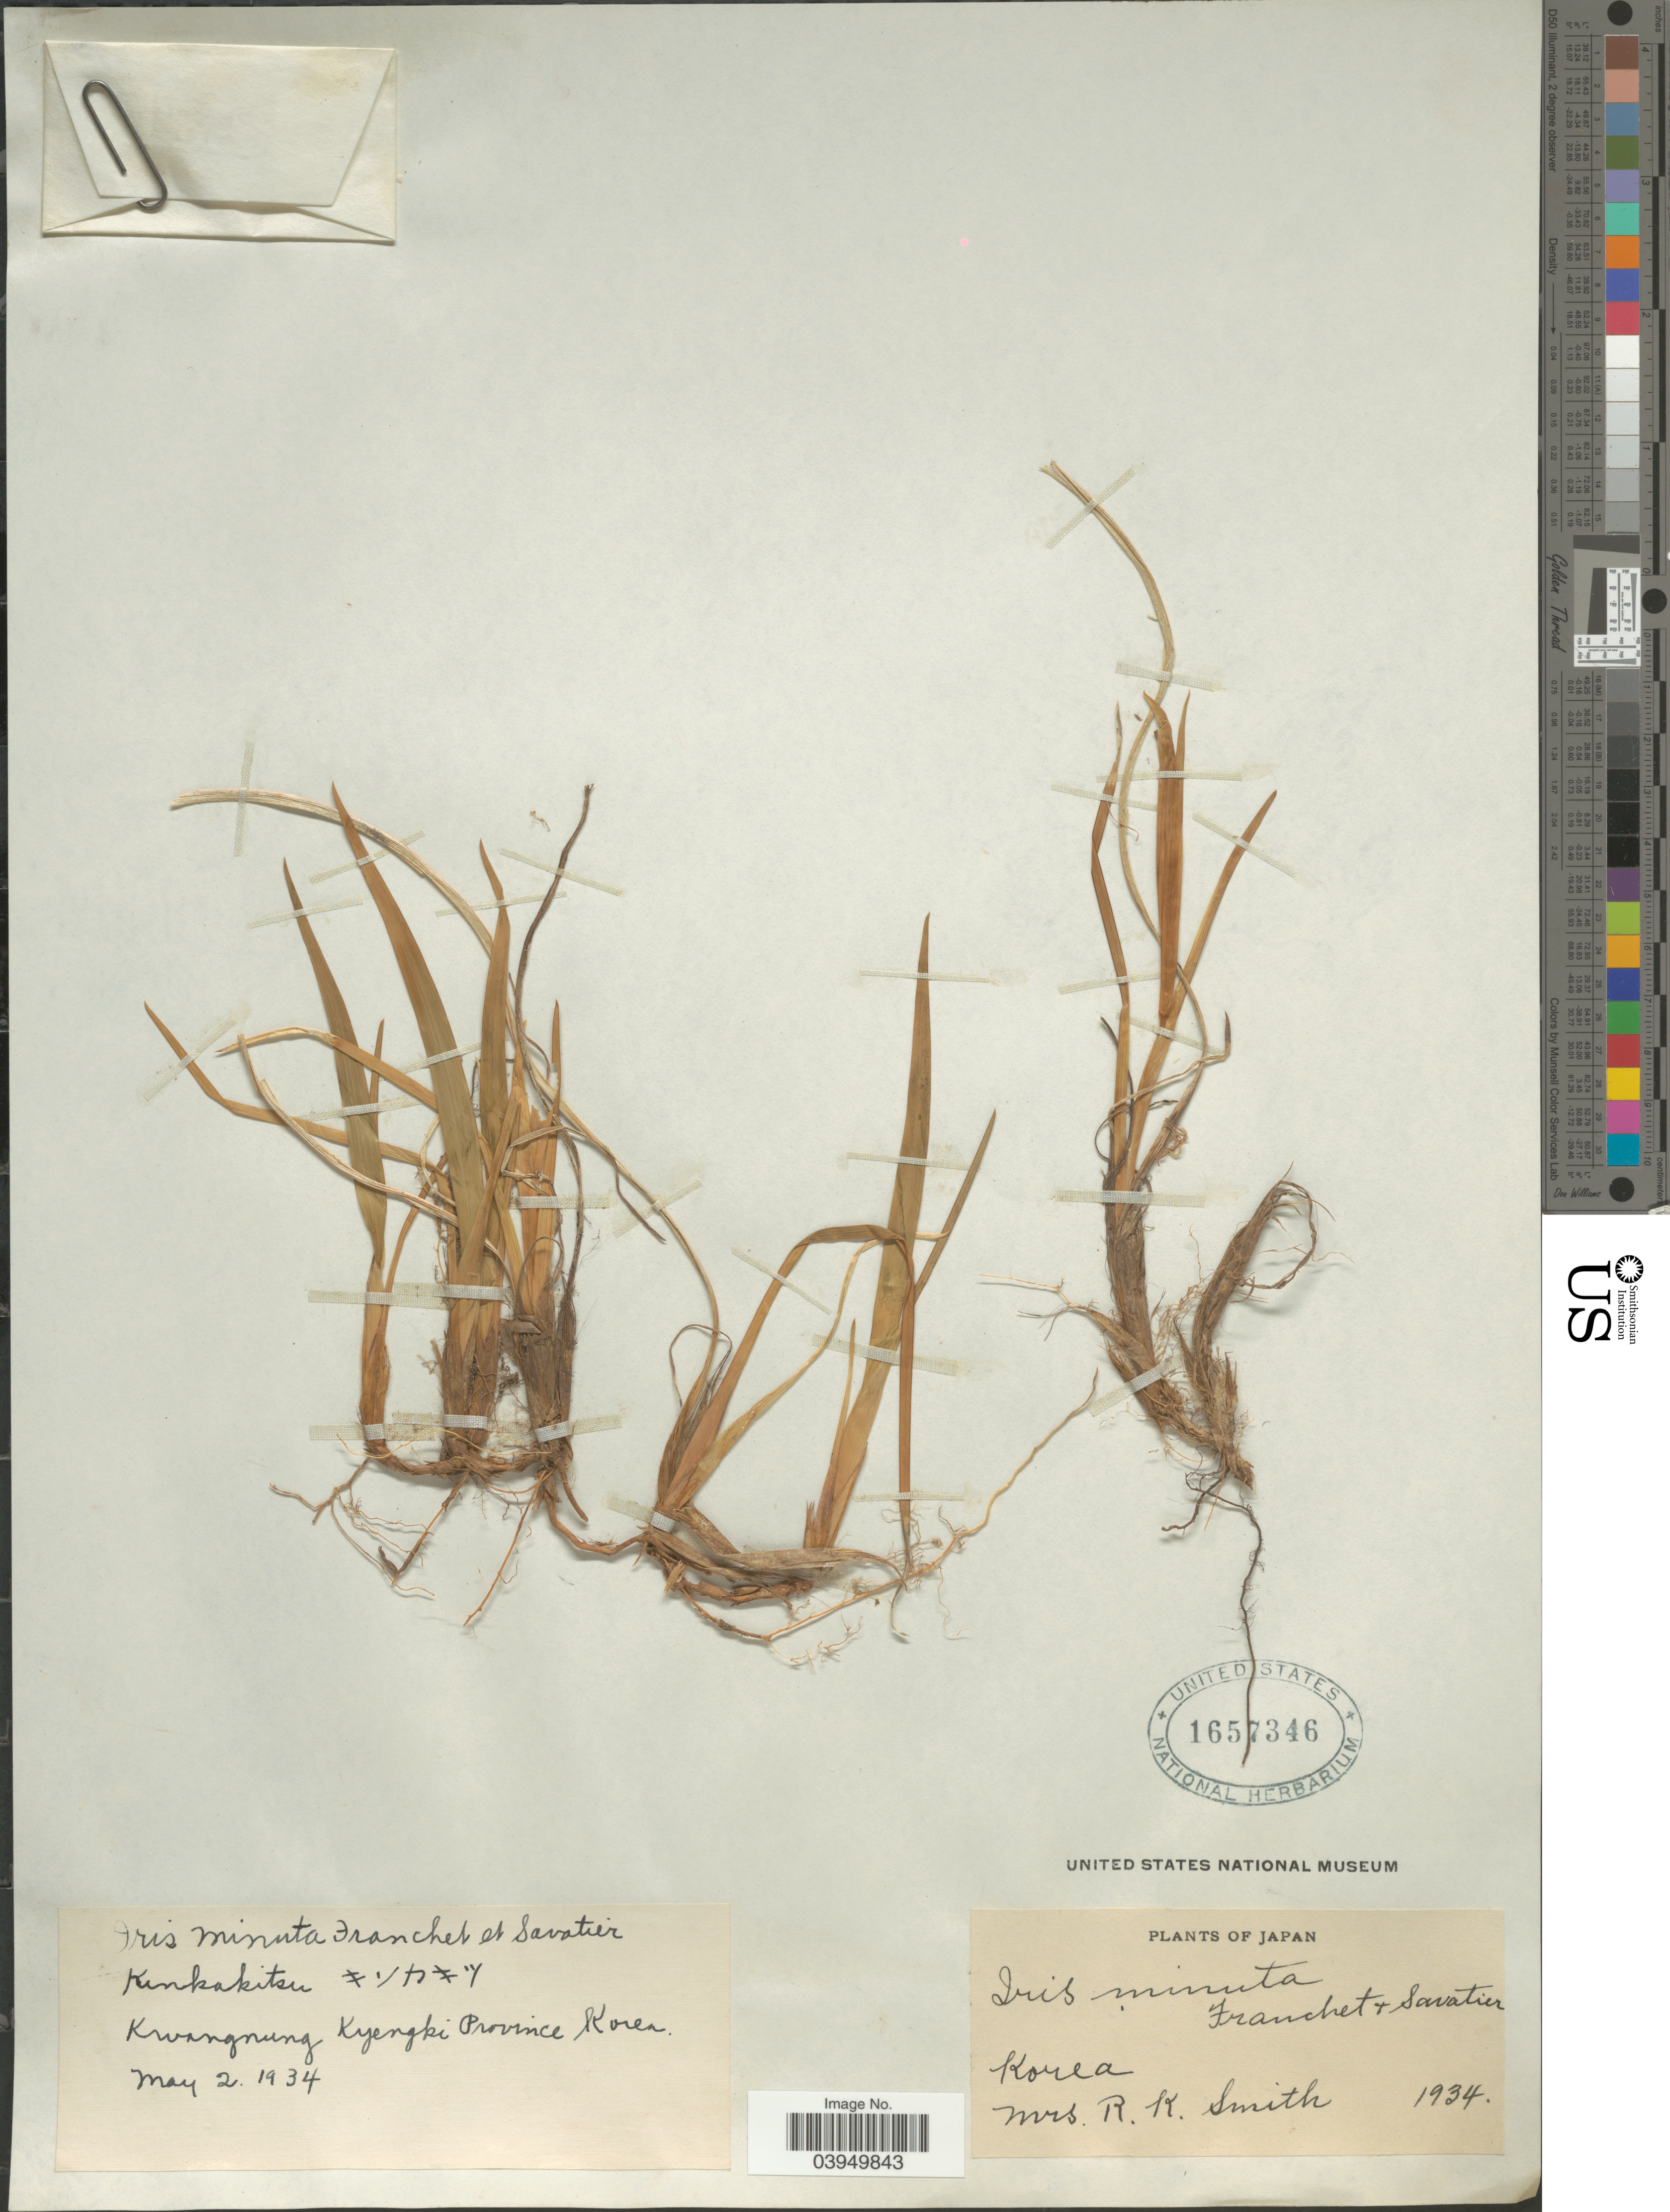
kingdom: Plantae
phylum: Tracheophyta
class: Liliopsida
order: Asparagales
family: Iridaceae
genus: Iris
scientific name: Iris minuta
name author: L.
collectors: Mrs. R. K. Smith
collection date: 1934-05-02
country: South Korea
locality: Kwangnung Kyengki Province Korea.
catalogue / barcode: US 1657346